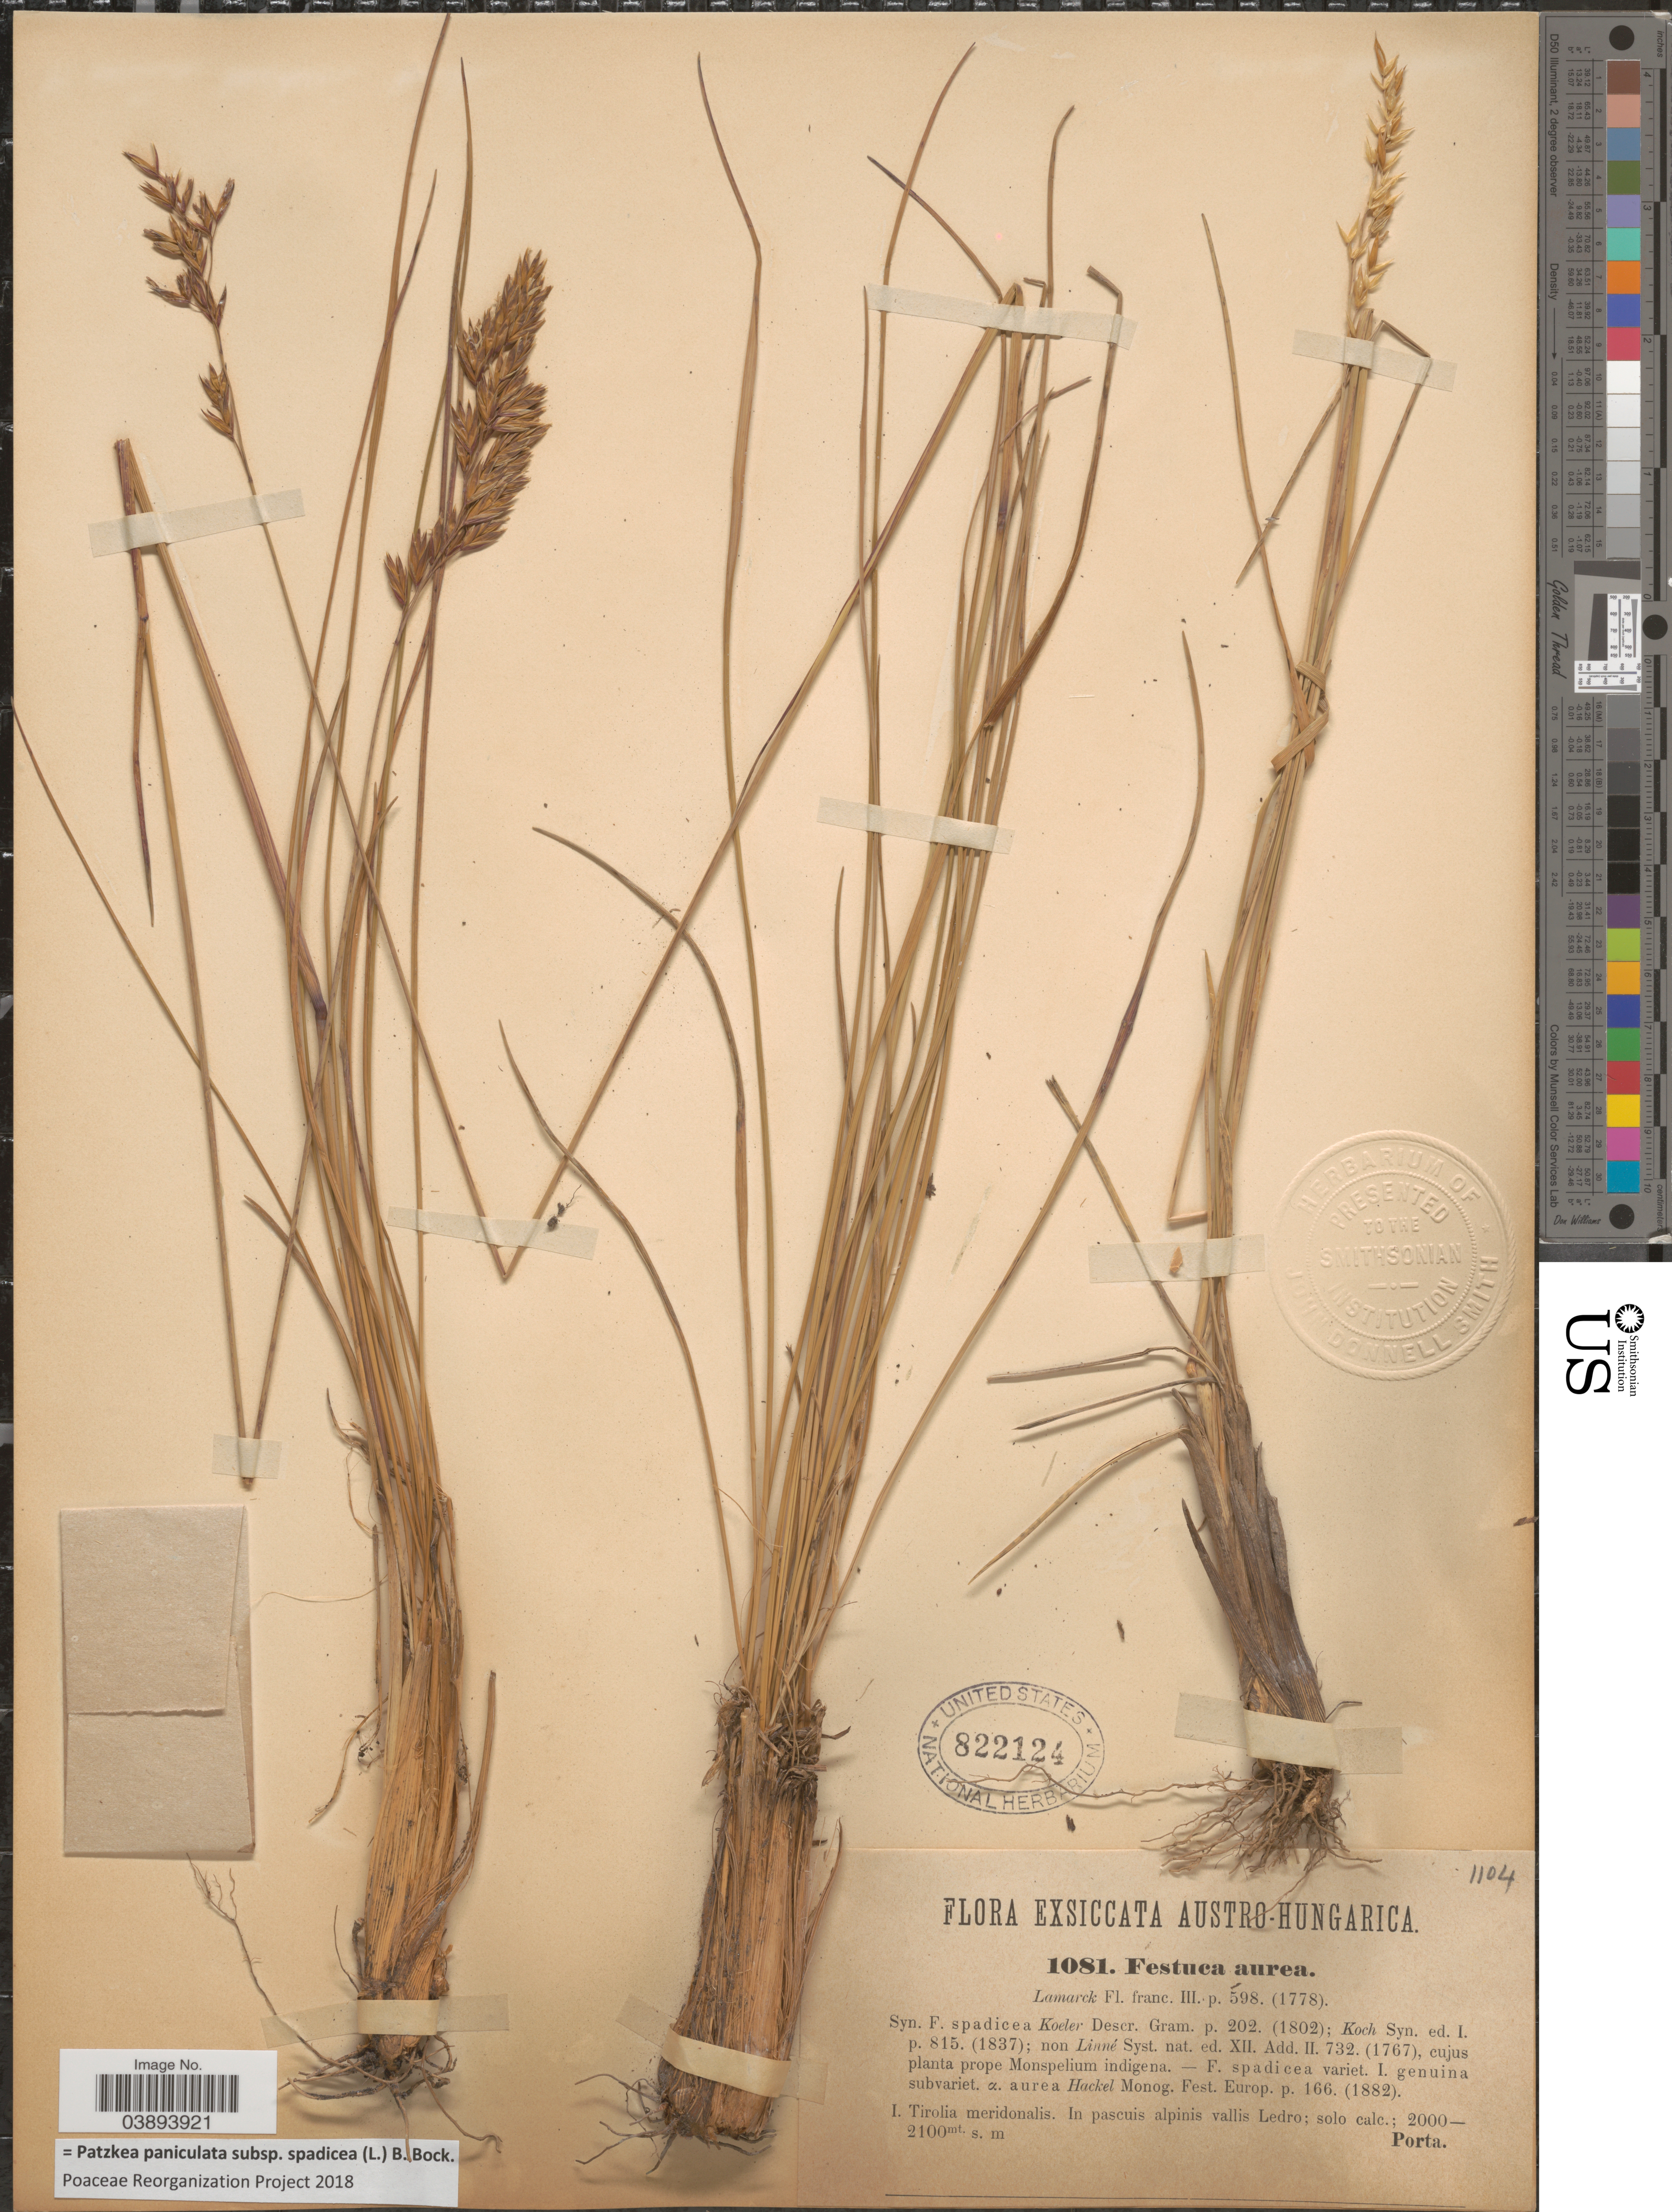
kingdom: Plantae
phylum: Tracheophyta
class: Liliopsida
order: Poales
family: Poaceae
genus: Patzkea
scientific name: Patzkea paniculata subsp. spadicea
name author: (L.) G. H. Loos & B. Bock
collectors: -- Porta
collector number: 1081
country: Italy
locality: Austro-Hungarica. I. Tirolia meridonalis. In pascuis alpinis vallis Ledro.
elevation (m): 2000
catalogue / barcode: US 822124